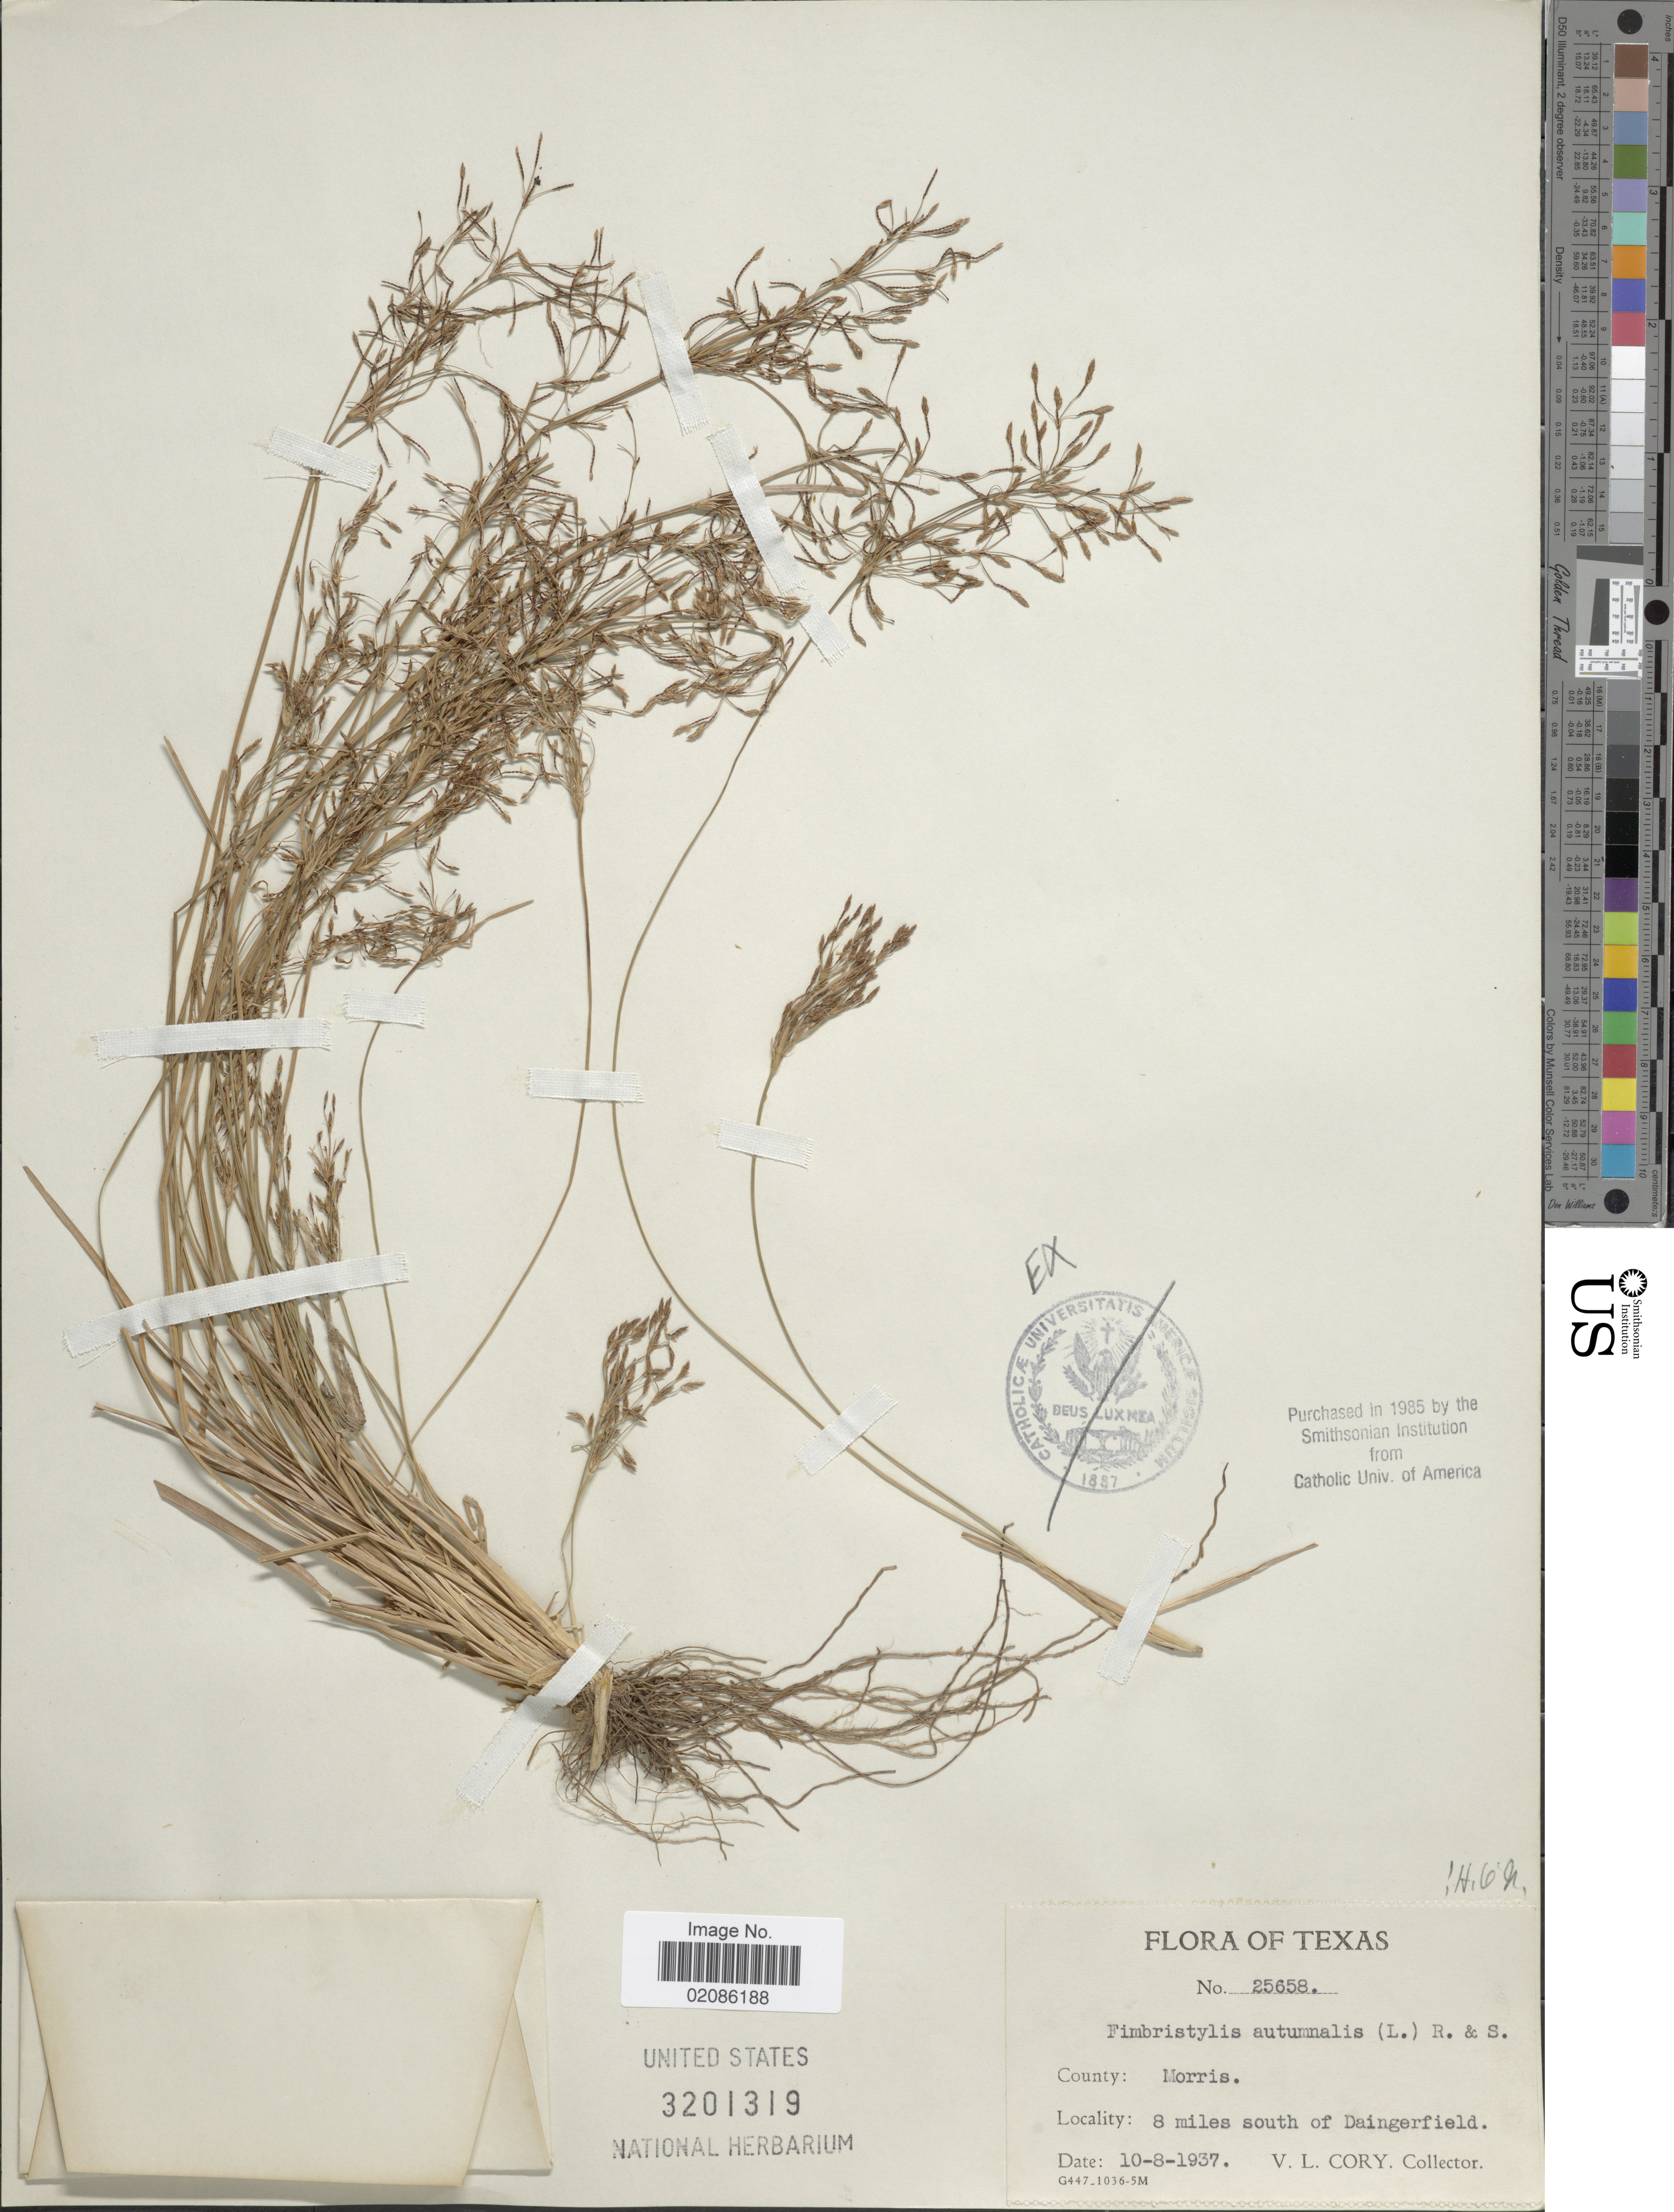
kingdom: Plantae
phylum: Tracheophyta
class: Liliopsida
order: Poales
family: Cyperaceae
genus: Fimbristylis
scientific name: Fimbristylis autumnalis (L.) Roem. & Schult.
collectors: V. Cory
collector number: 25658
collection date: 1937-08-10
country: United States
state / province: Texas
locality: County: Morris, 8 miles south of Daingerfield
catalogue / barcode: US 3201319